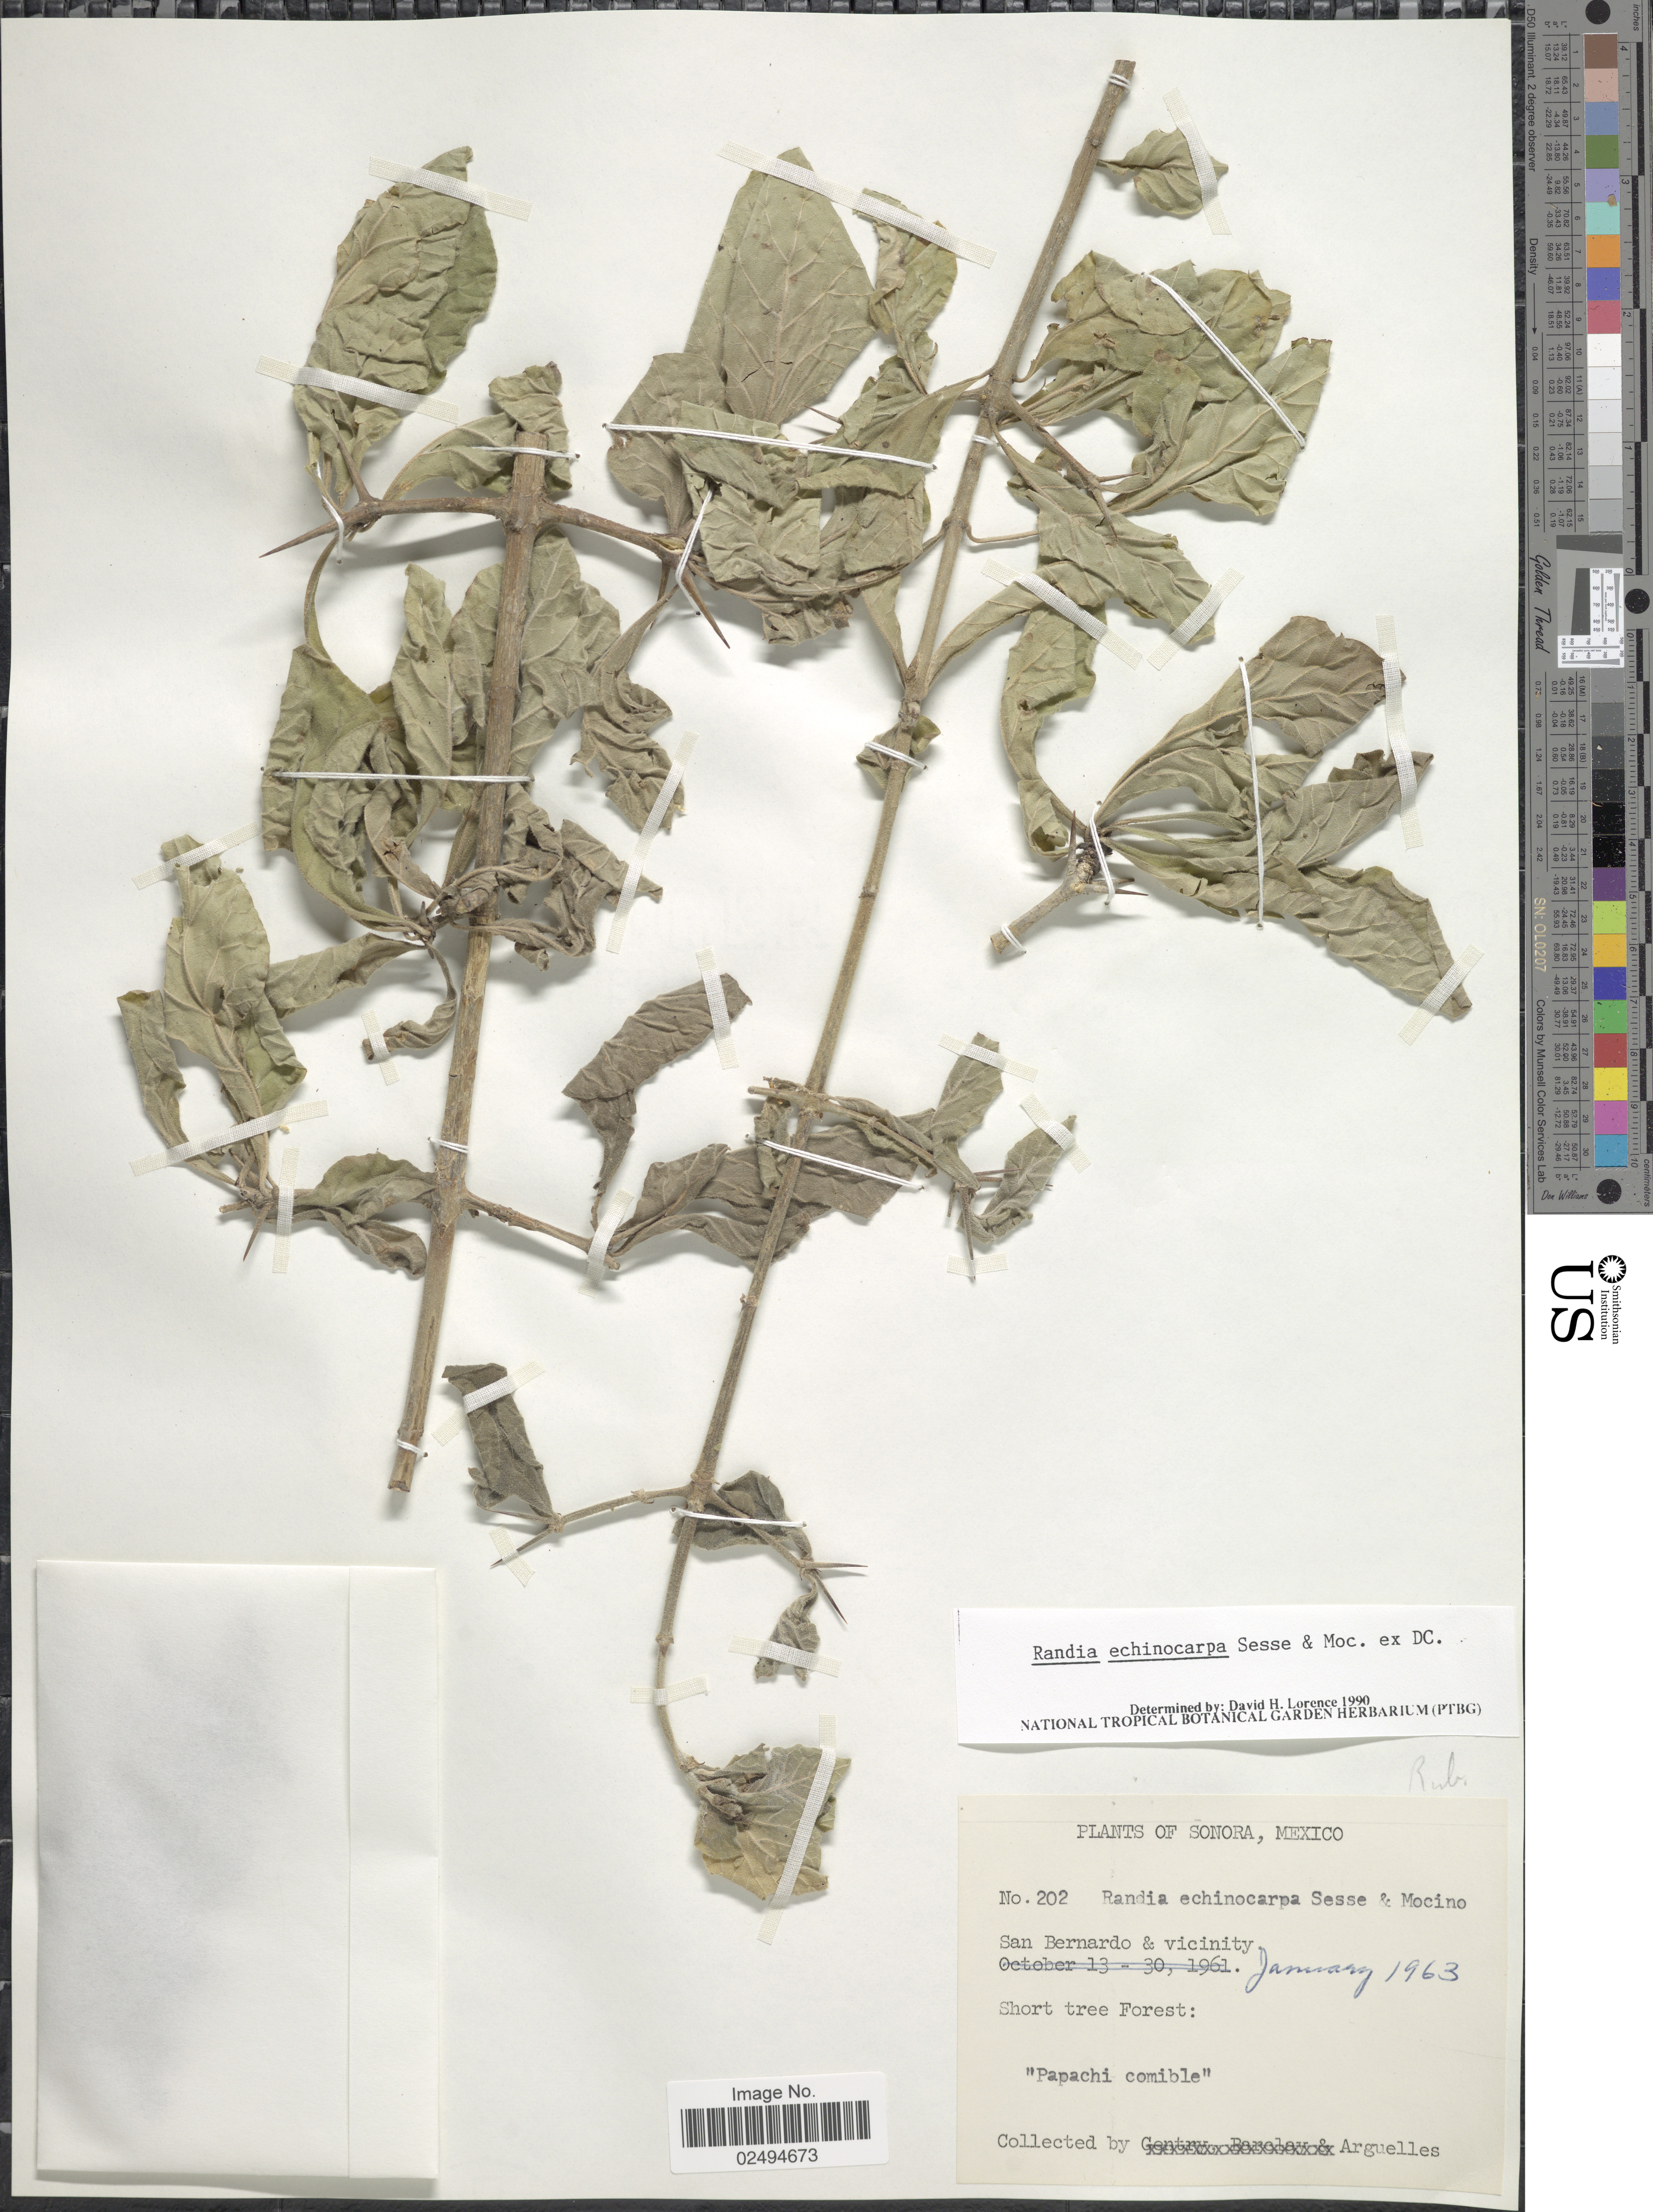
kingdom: Plantae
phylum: Tracheophyta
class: Magnoliopsida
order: Gentianales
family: Rubiaceae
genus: Randia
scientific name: Randia echinocarpa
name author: Sessé & Moc. ex DC.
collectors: Arguelles, --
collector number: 202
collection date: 1963-01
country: Mexico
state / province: Sonora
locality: San Bernardo & vicinity